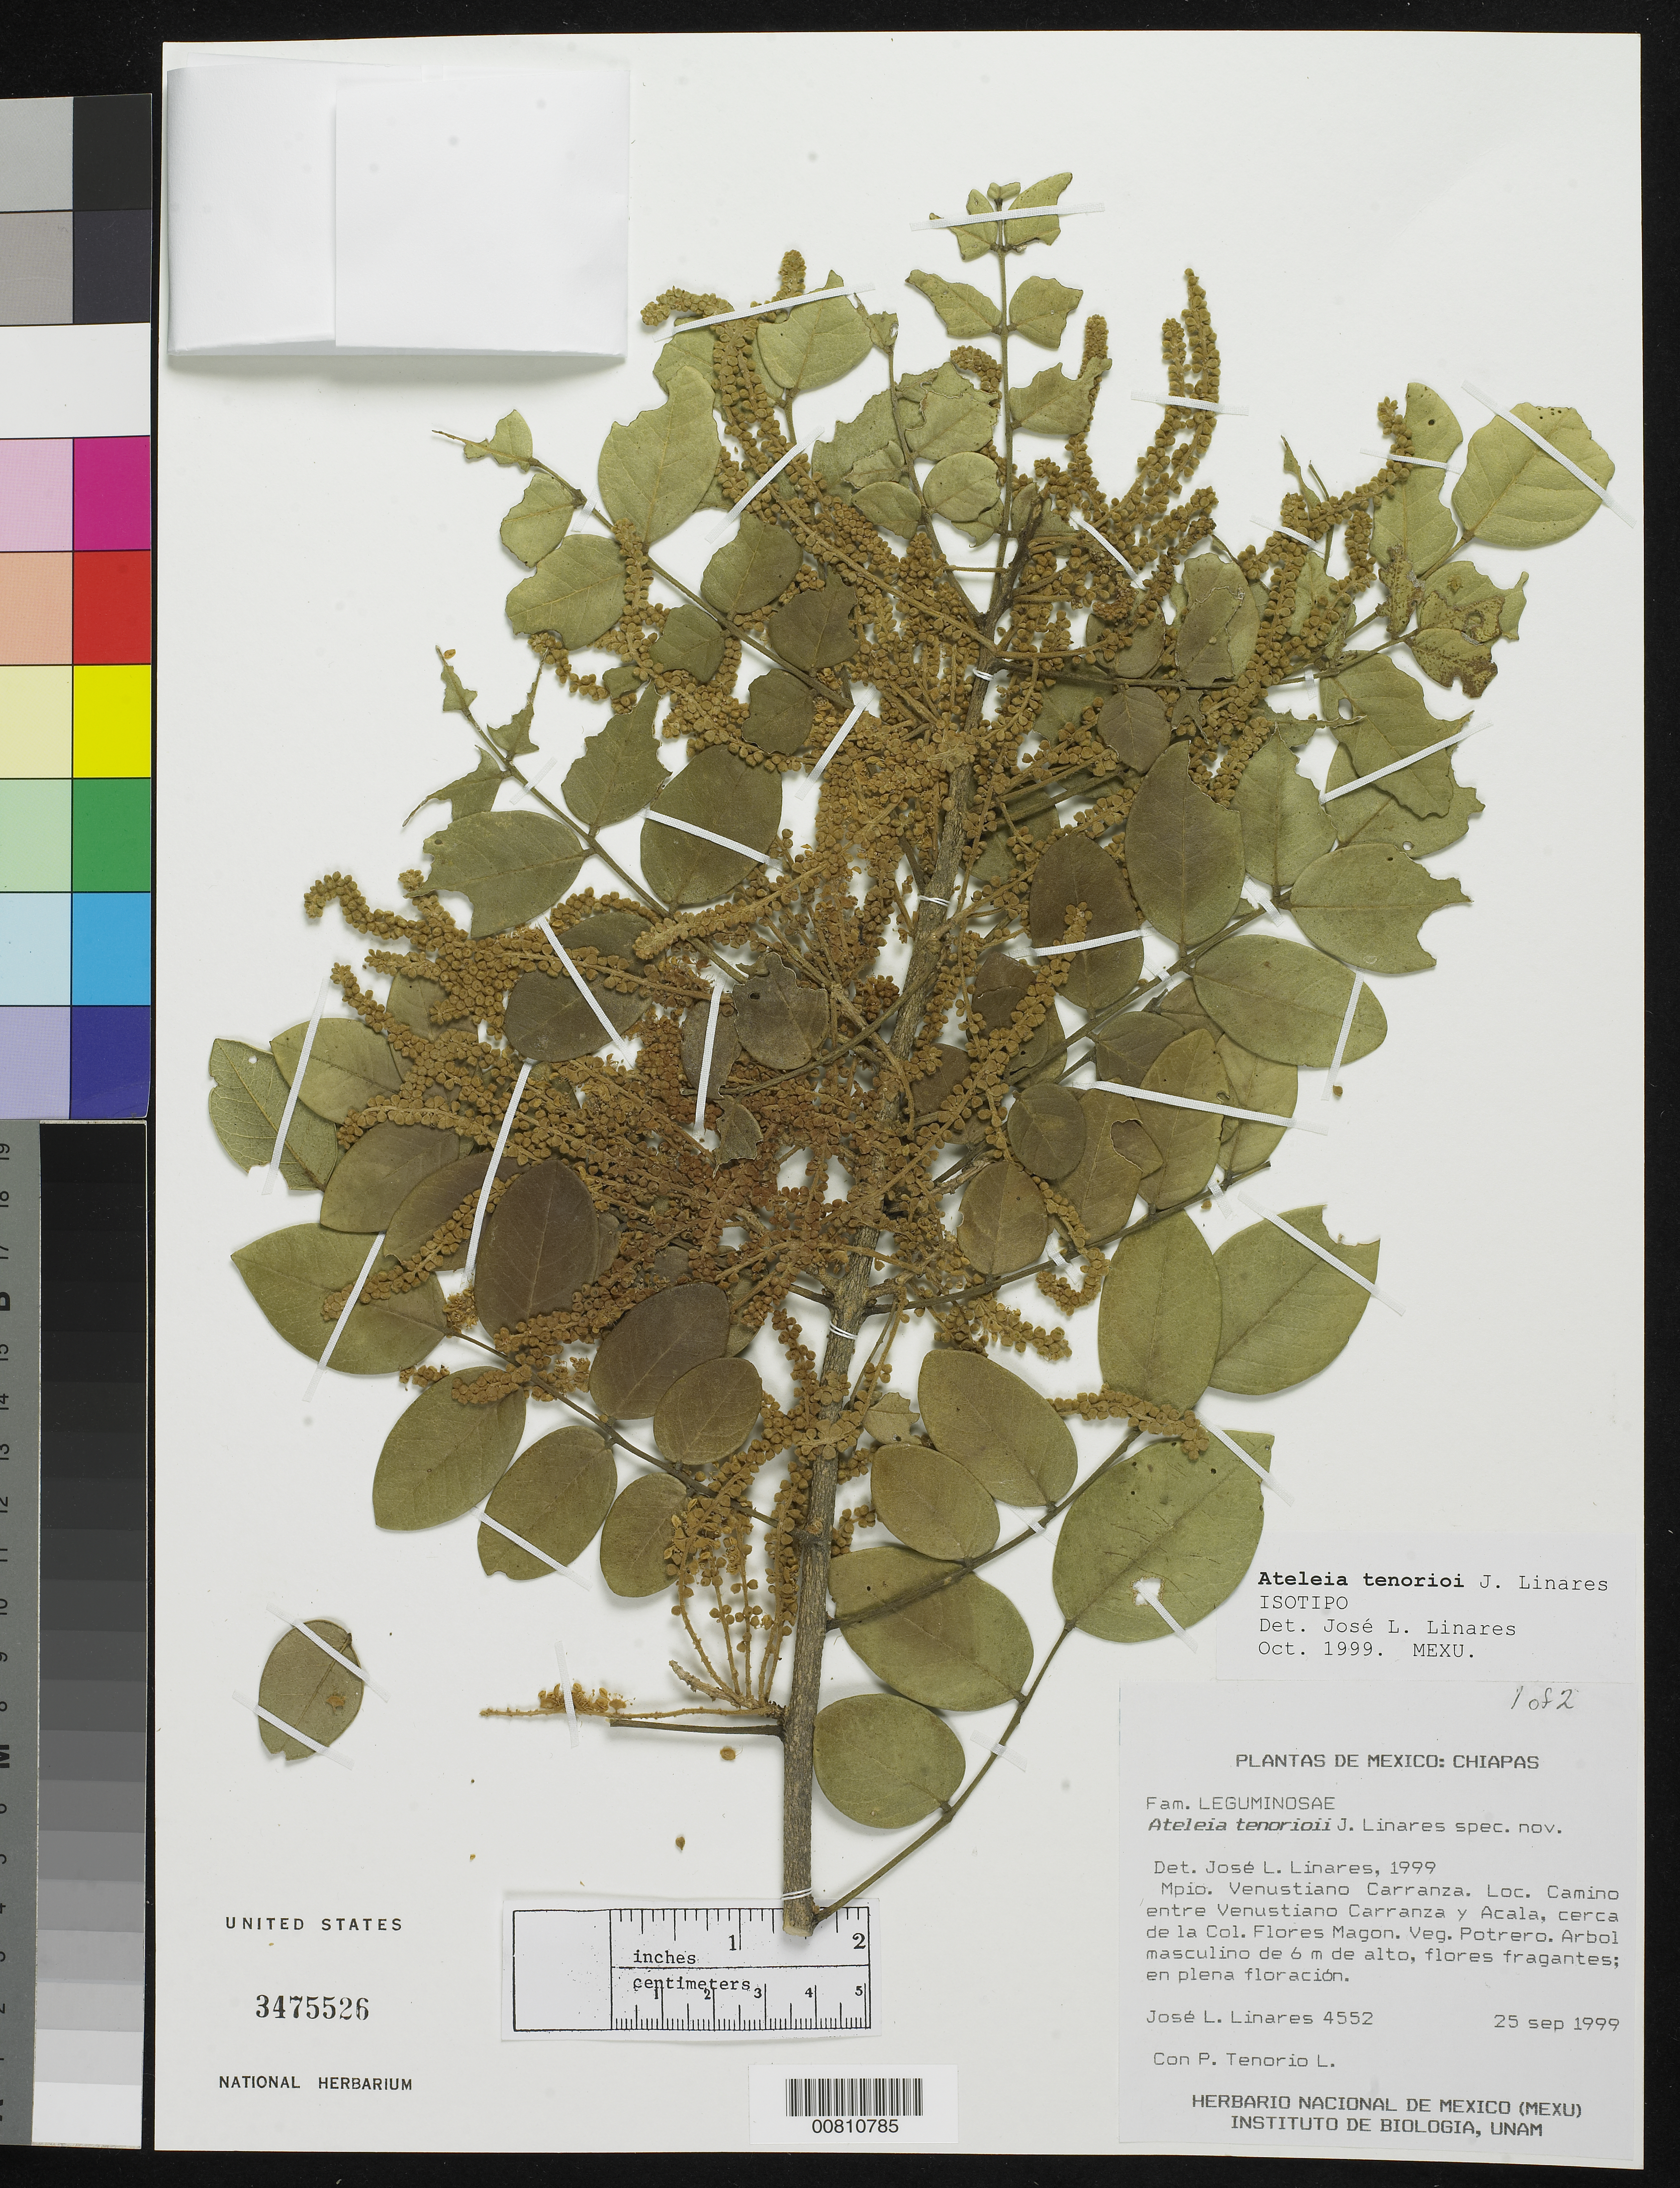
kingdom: Plantae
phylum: Tracheophyta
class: Magnoliopsida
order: Fabales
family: Fabaceae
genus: Ateleia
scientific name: Ateleia tenorioi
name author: J. Linares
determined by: Linares, J. L., (MEXICO)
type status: Isotype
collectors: J. Linares & P. Tenorio L.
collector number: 4552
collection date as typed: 25 Sep 1999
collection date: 1999-09-25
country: Mexico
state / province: Chiapas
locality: Mpio. Venustiano Carranza. Loc. Camino entre Venustiano Carranza y Acala, cerca de la Col. Flores Magon.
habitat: Potrero.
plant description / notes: Holotype at MEXU.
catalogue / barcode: US 3475526